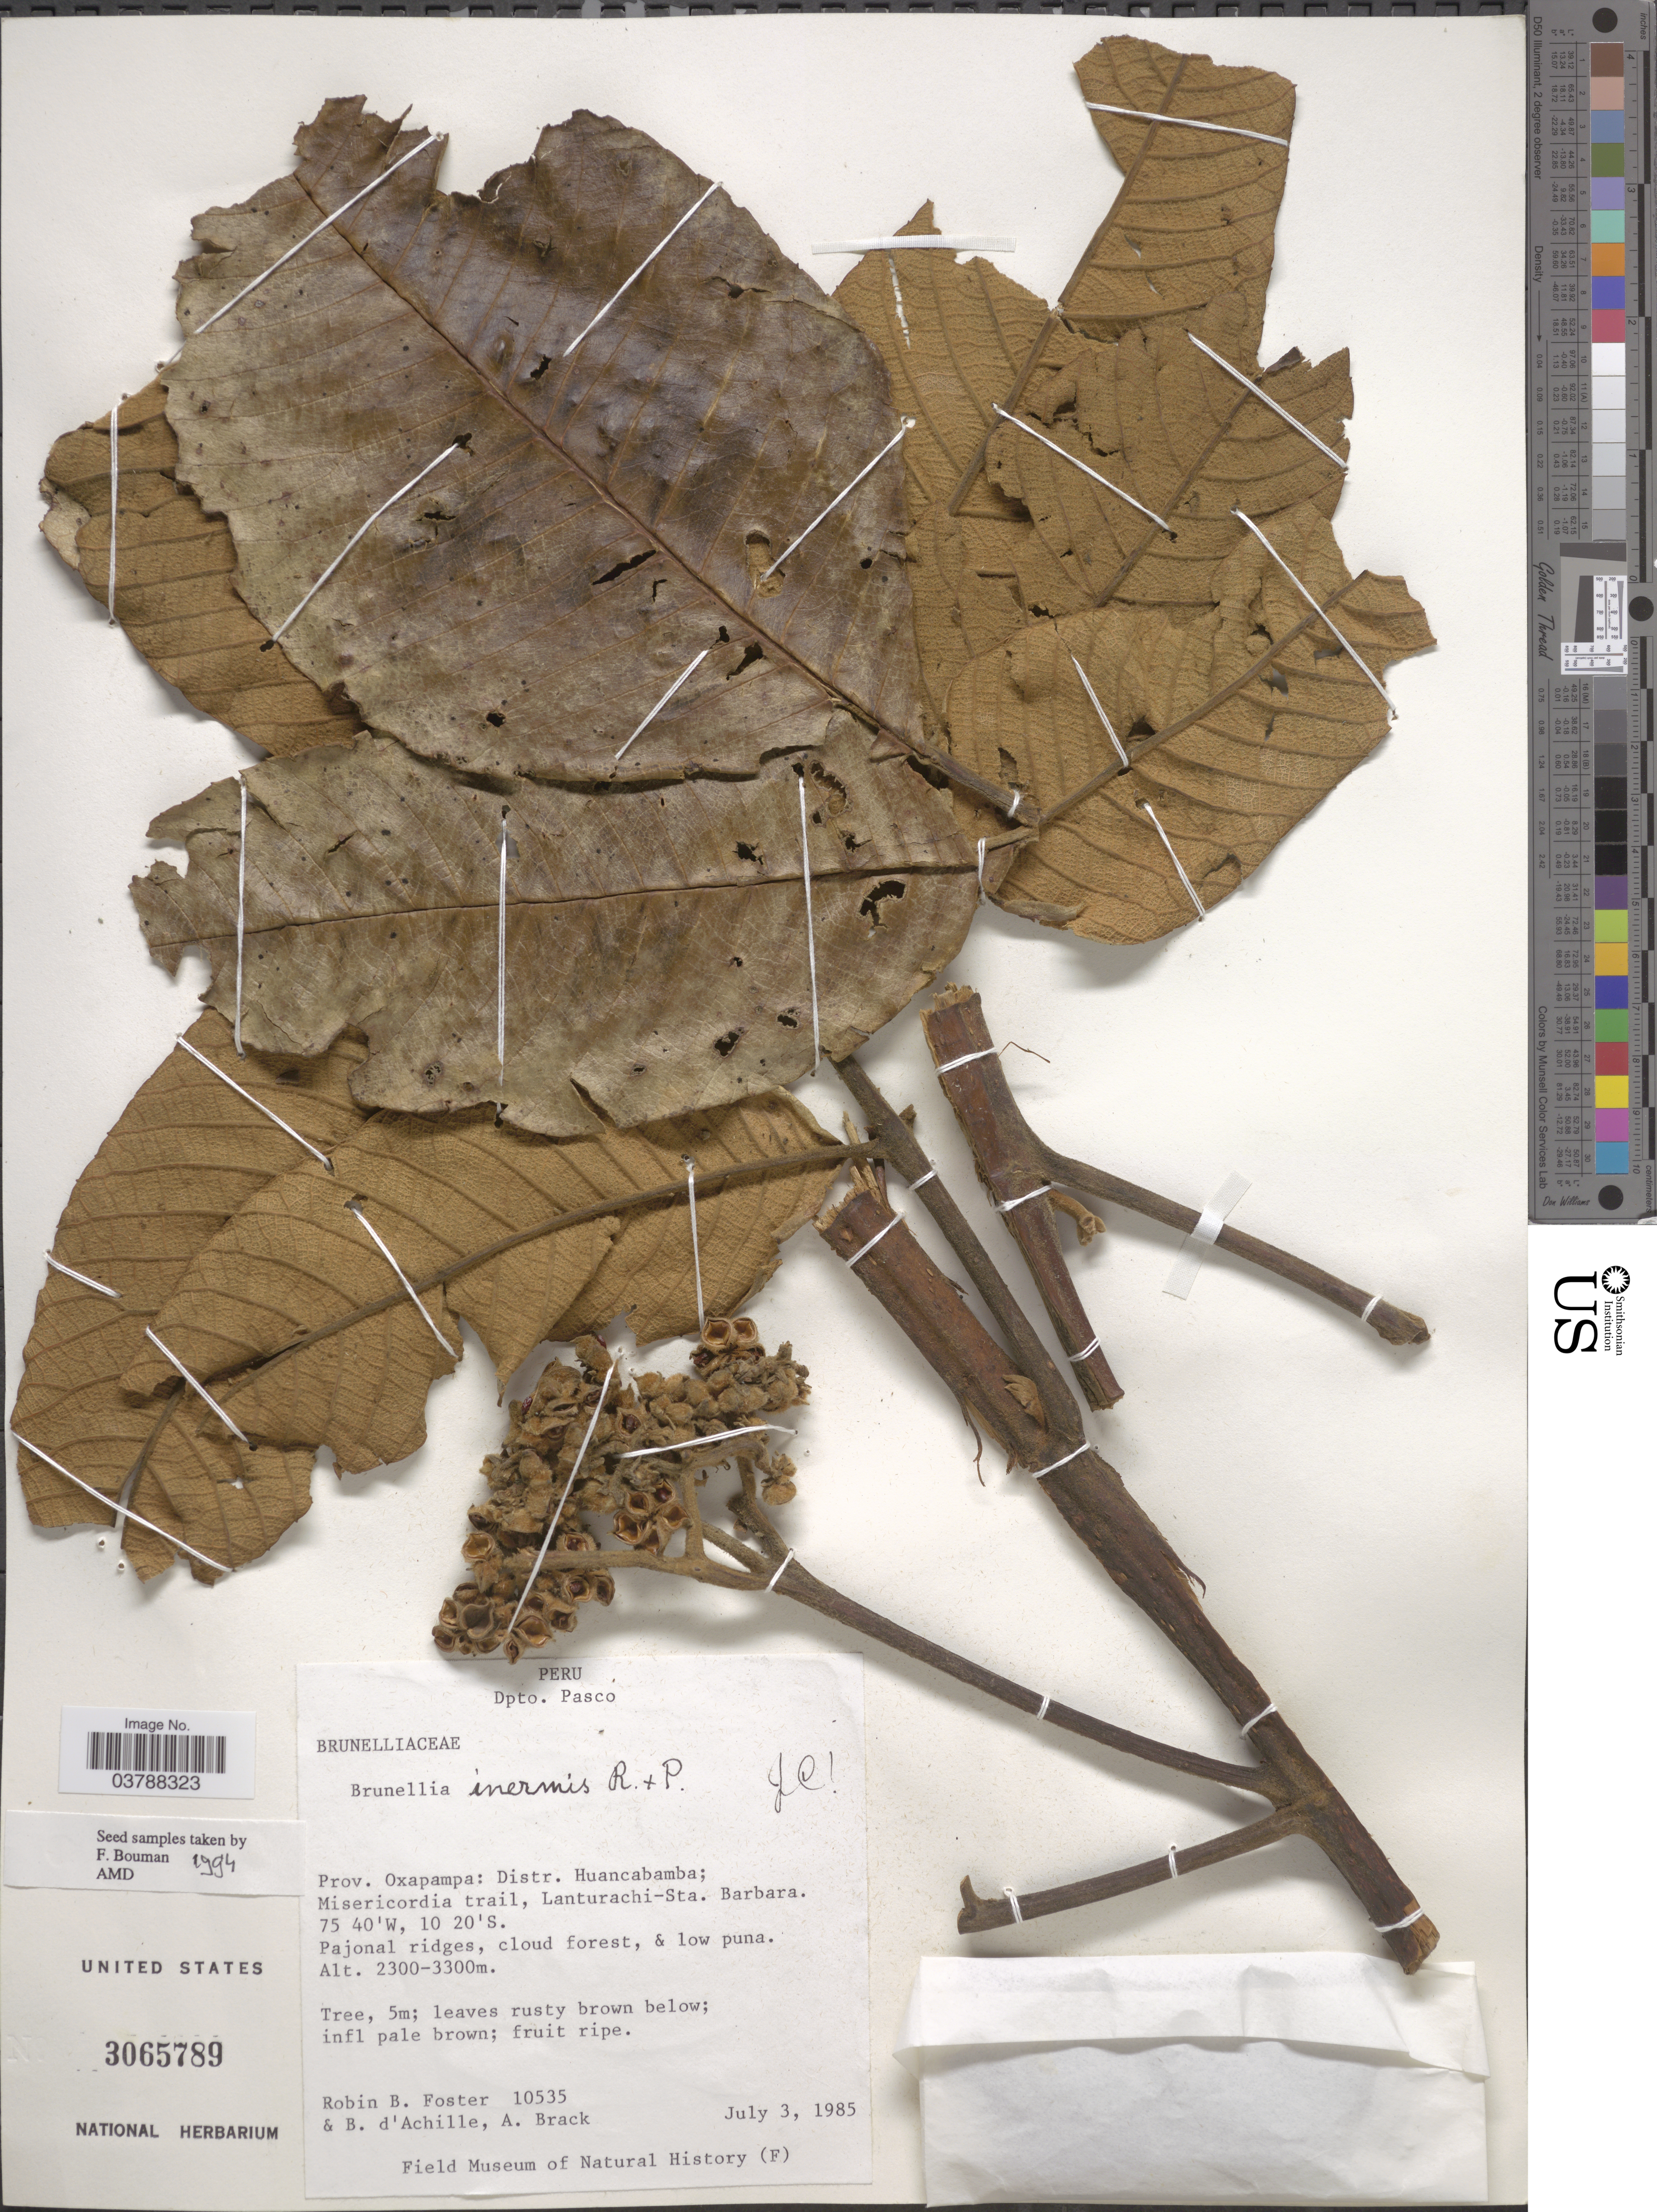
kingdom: Plantae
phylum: Tracheophyta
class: Magnoliopsida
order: Oxalidales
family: Brunelliaceae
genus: Brunellia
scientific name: Brunellia inermis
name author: Ruiz & Pav.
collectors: R. B. Foster, B. d'Achille & A. Brack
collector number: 10535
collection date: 1985-07-03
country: Peru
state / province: Pasco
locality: Dpto. Pasco. Prov. Oxapampa: Distr. Huancabamba; Misericordia trail, Lanturachi-Sta. Barbara.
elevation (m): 2300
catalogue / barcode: US 3065789